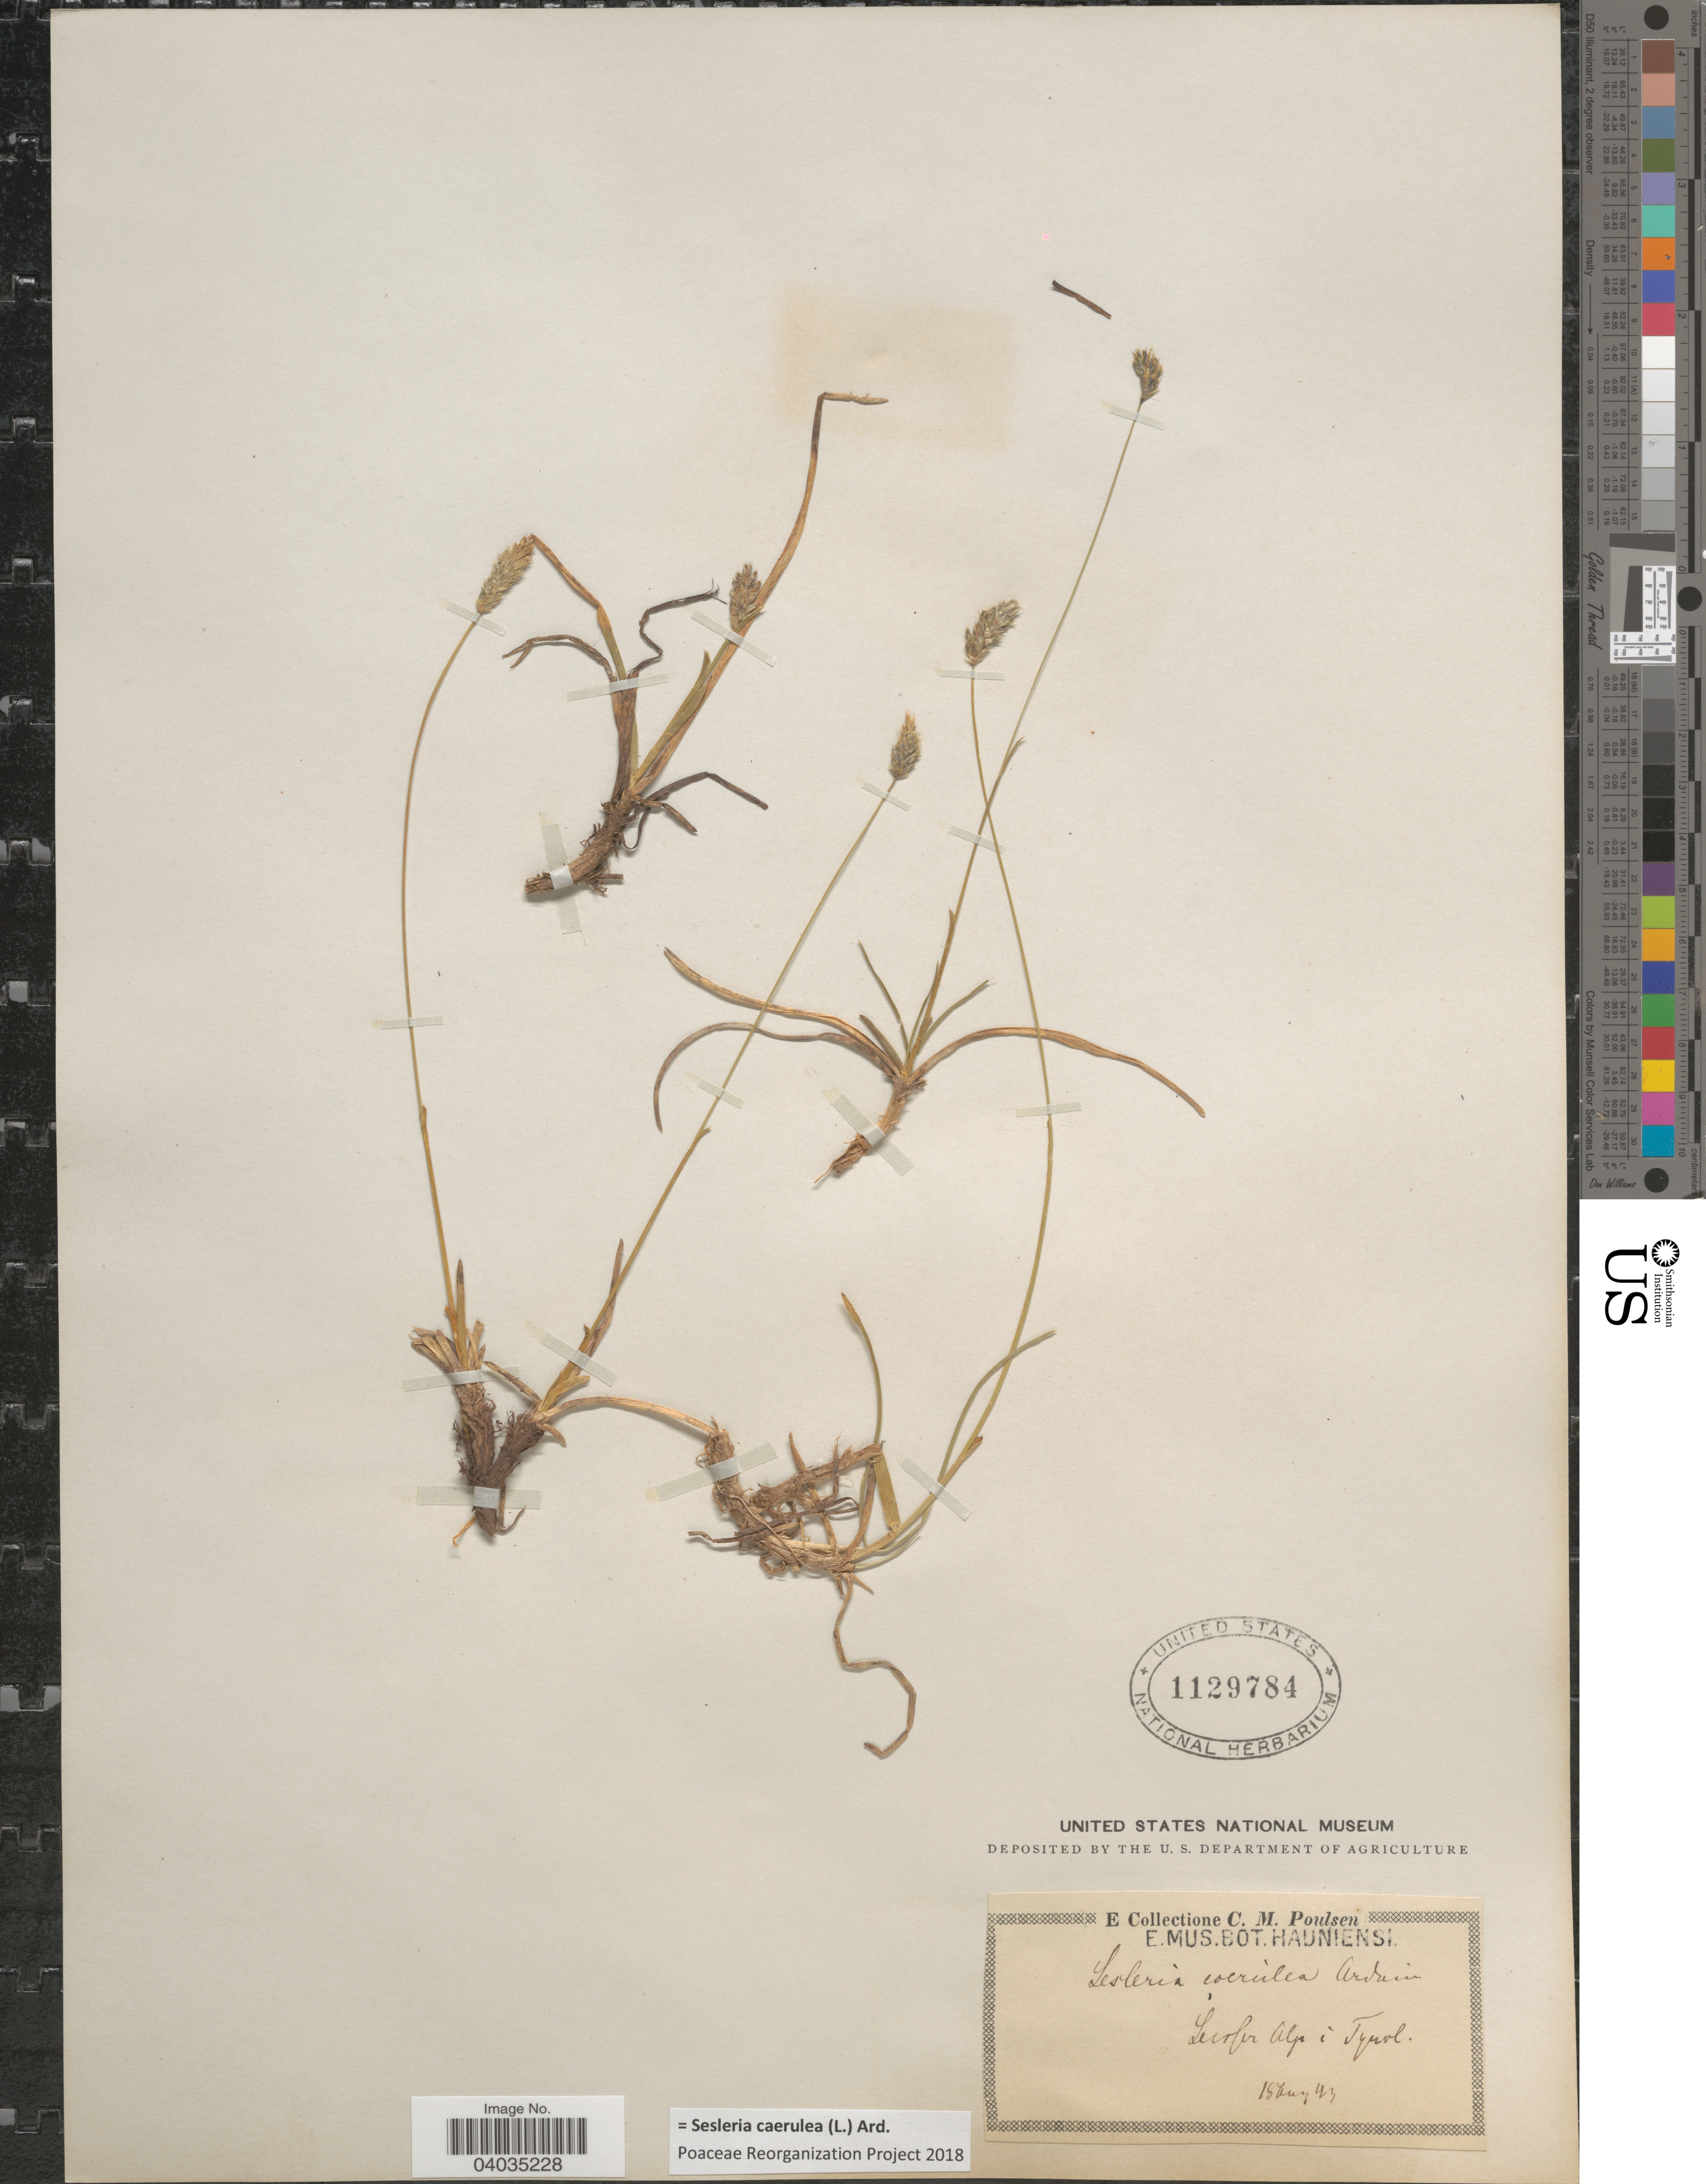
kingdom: Plantae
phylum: Tracheophyta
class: Liliopsida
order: Poales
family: Poaceae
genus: Sesleria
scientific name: Sesleria caerulea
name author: (L.) Ard.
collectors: ex herb. C. M. Poulsen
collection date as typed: Transcribed d/m/y: 18/5/93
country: Austria / Italy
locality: Seifer [interpreted] Alp i Tyrol.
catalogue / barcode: US 1129784